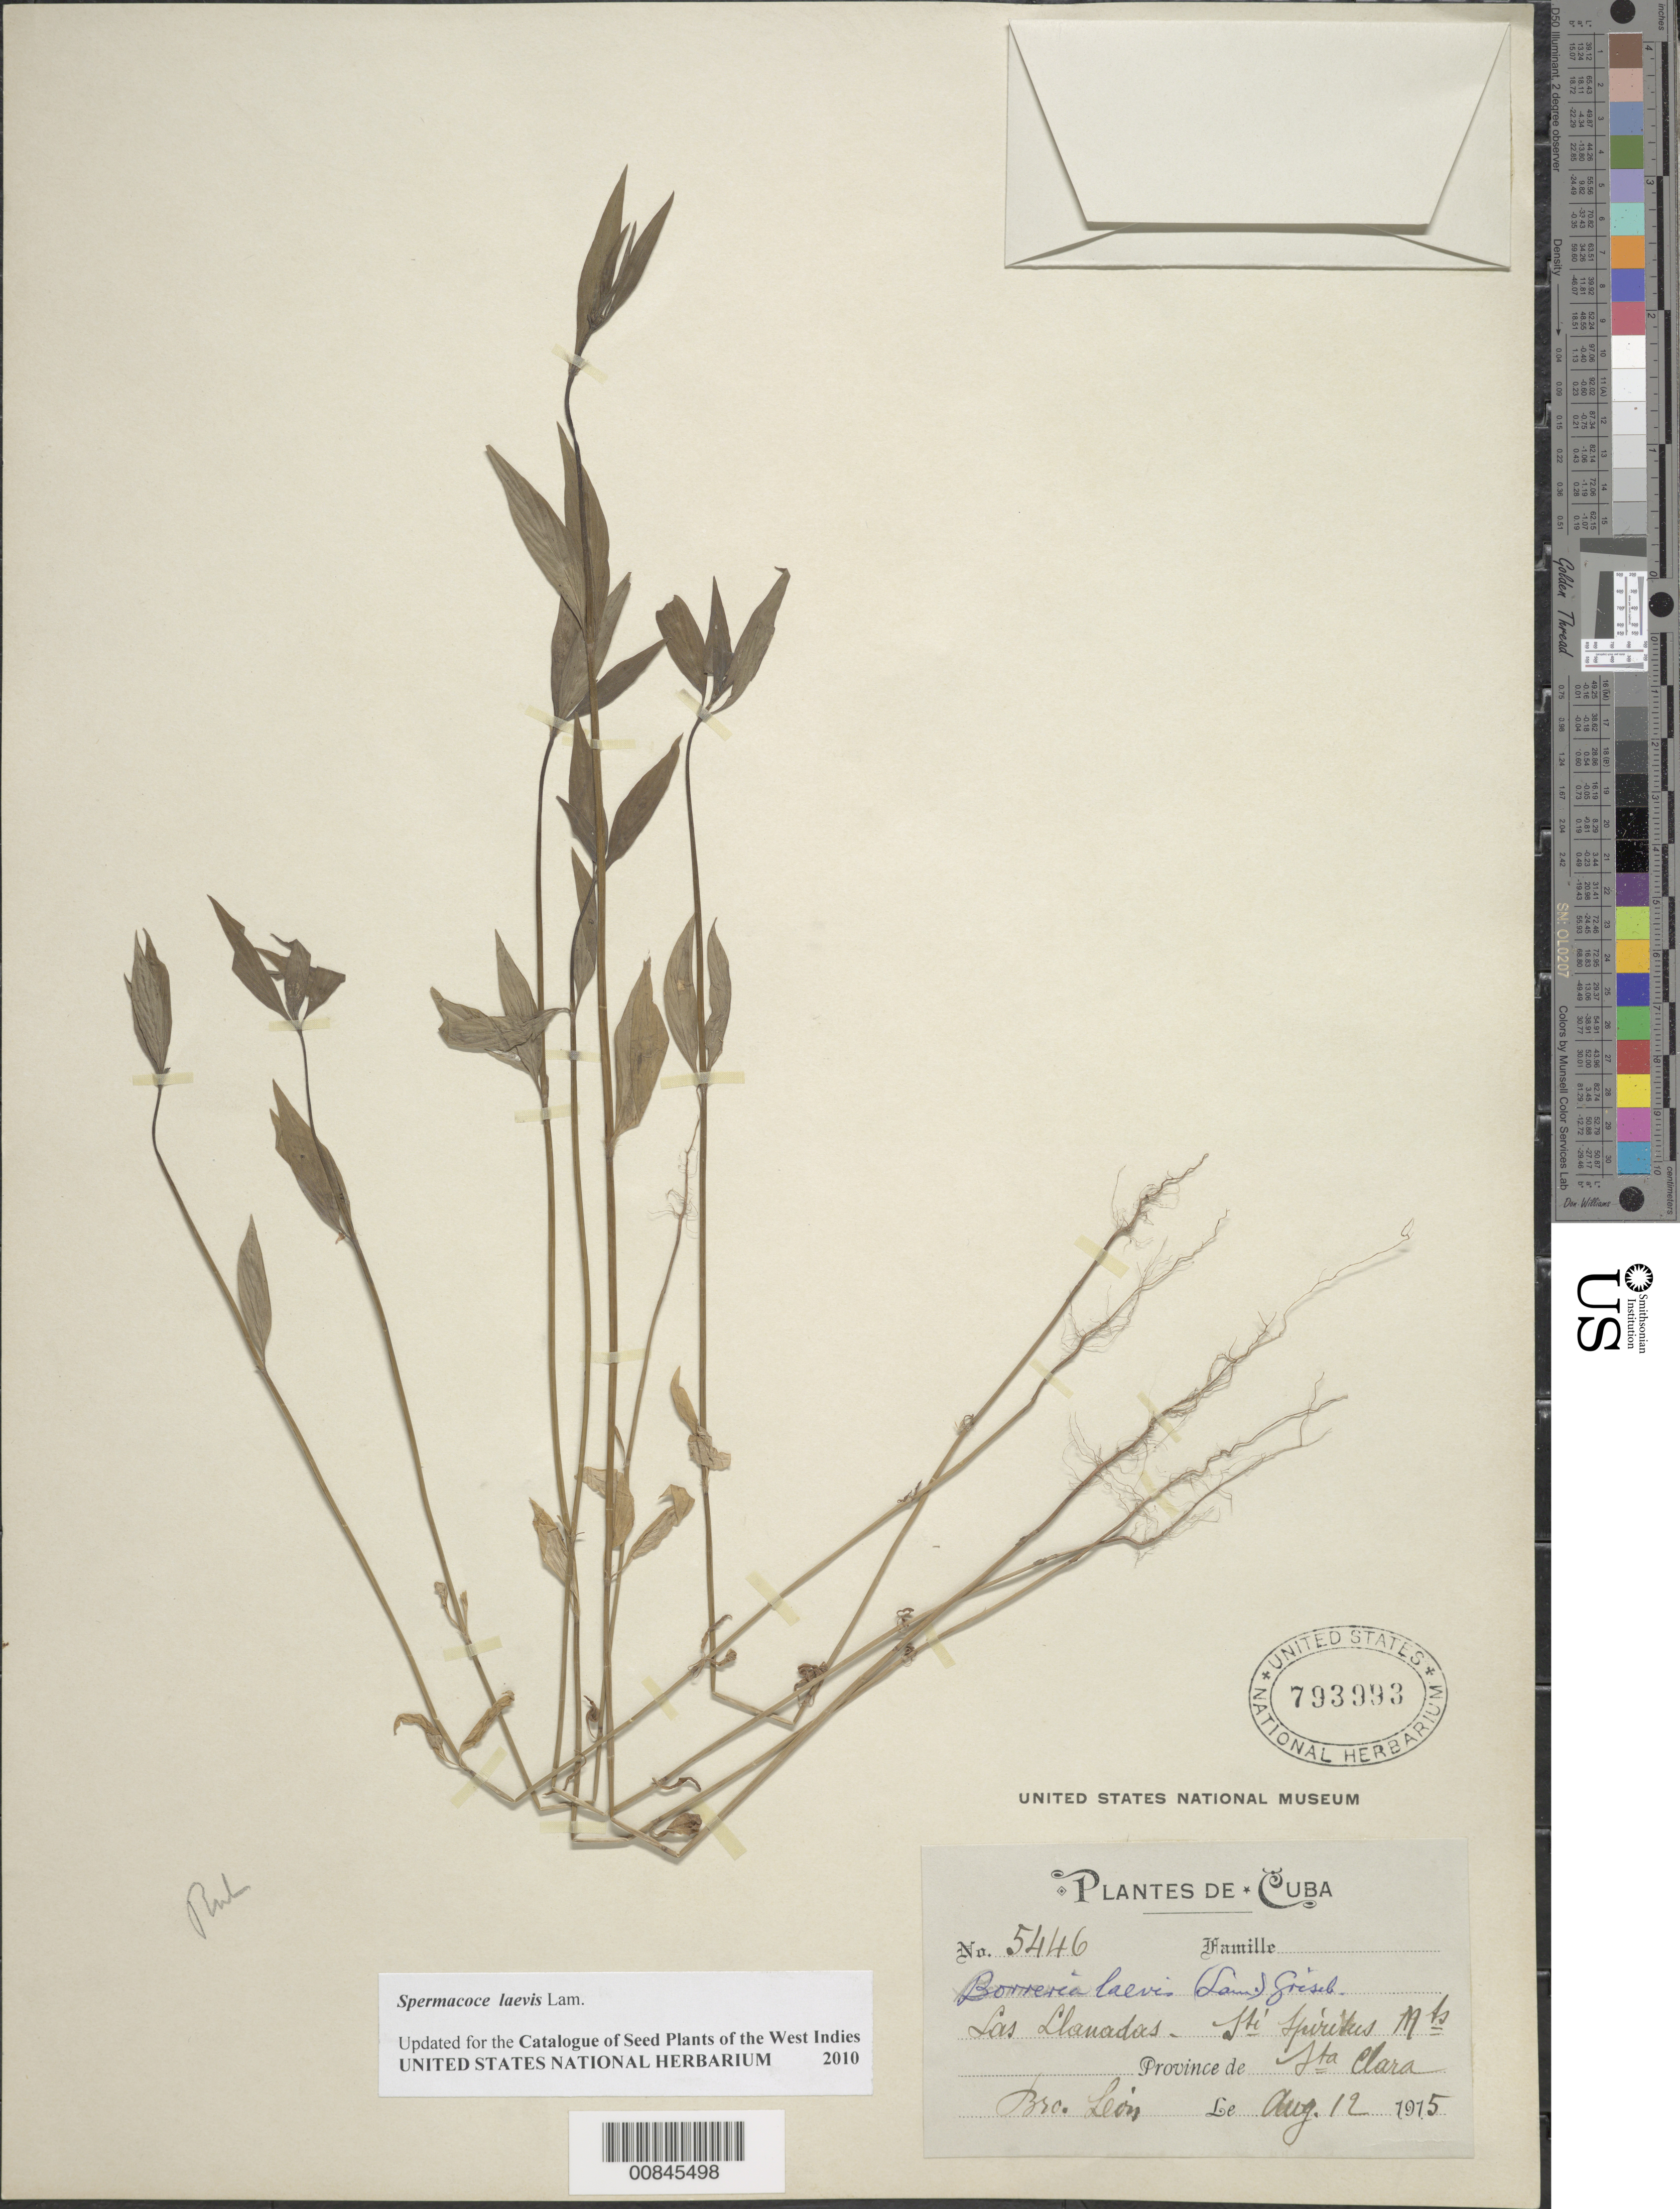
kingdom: Plantae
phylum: Tracheophyta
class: Magnoliopsida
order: Gentianales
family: Rubiaceae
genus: Spermacoce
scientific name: Spermacoce laevis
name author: Lam.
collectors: Bro. León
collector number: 5446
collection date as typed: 12 Aug 1915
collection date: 1915-08-12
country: Cuba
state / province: Las Villas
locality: Las Llanadas, Sti. Spiritus Mts.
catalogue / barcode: US 793993